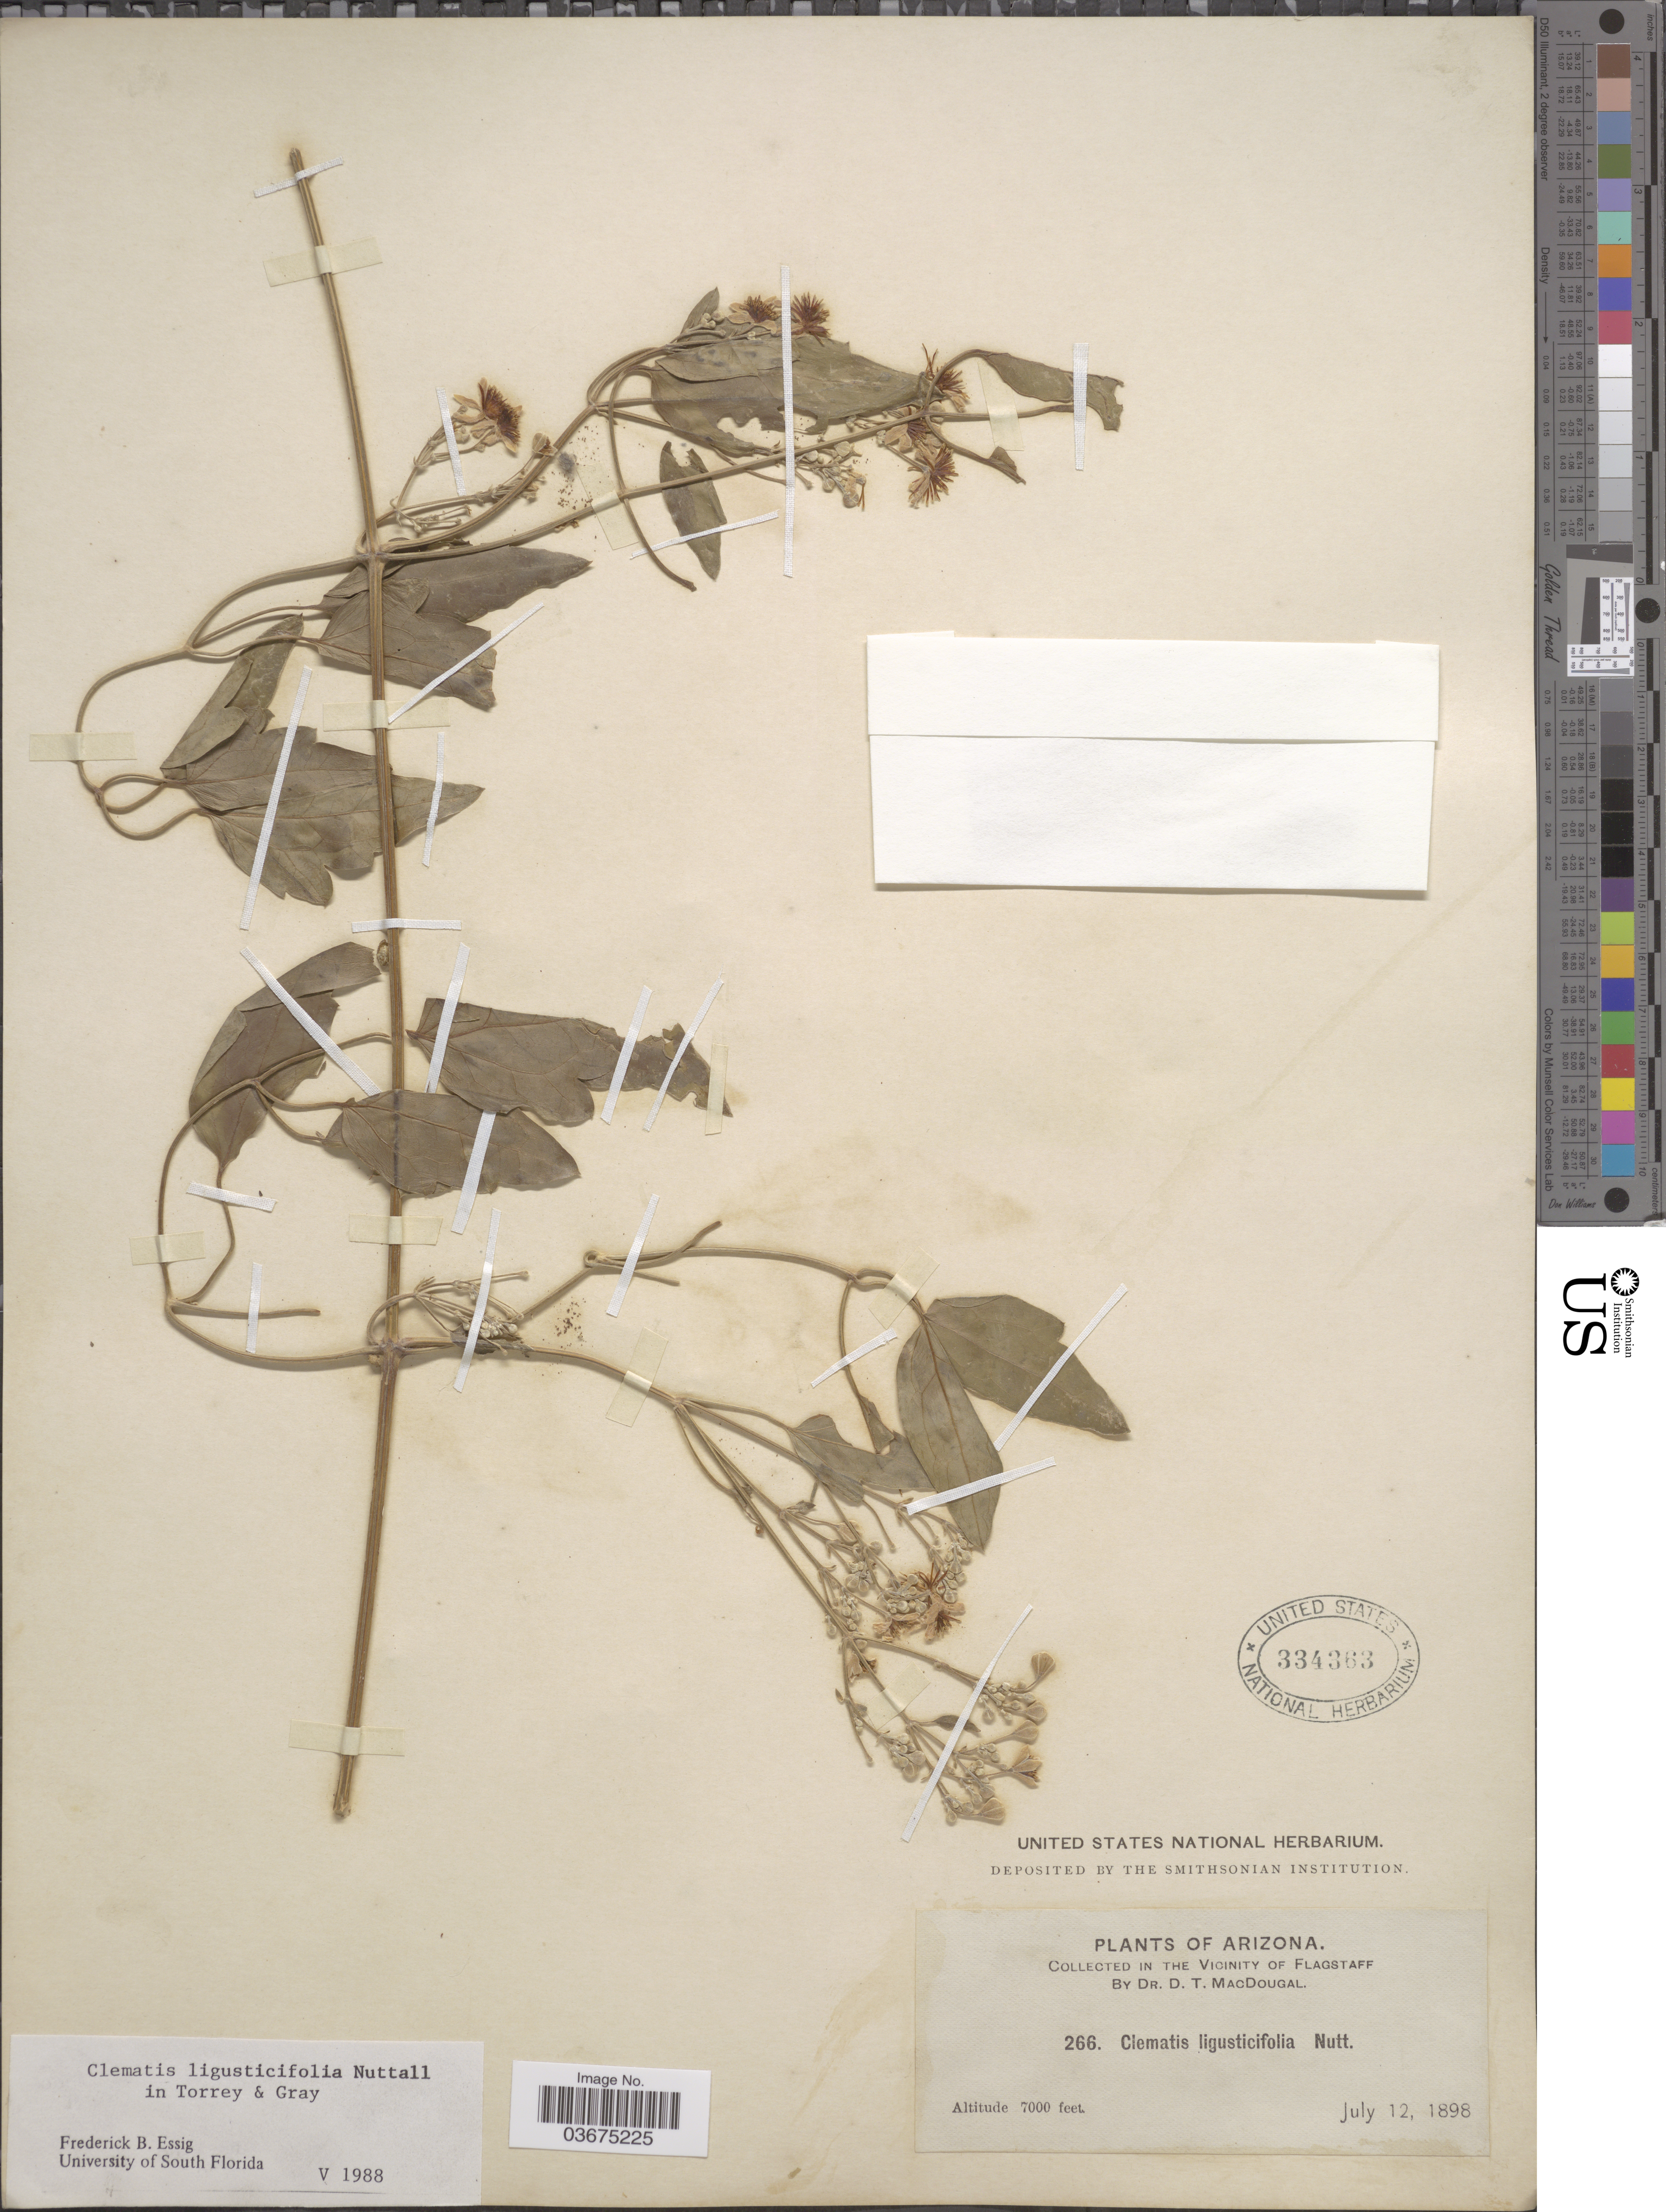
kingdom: Plantae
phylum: Tracheophyta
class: Magnoliopsida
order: Ranunculales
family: Ranunculaceae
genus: Clematis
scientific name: Clematis ligusticifolia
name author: Nutt.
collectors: D. T. MacDougal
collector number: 266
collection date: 1898-07-12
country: United States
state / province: Arizona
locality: The Vicinity of Flagstaff.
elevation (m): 2134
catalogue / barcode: US 334363